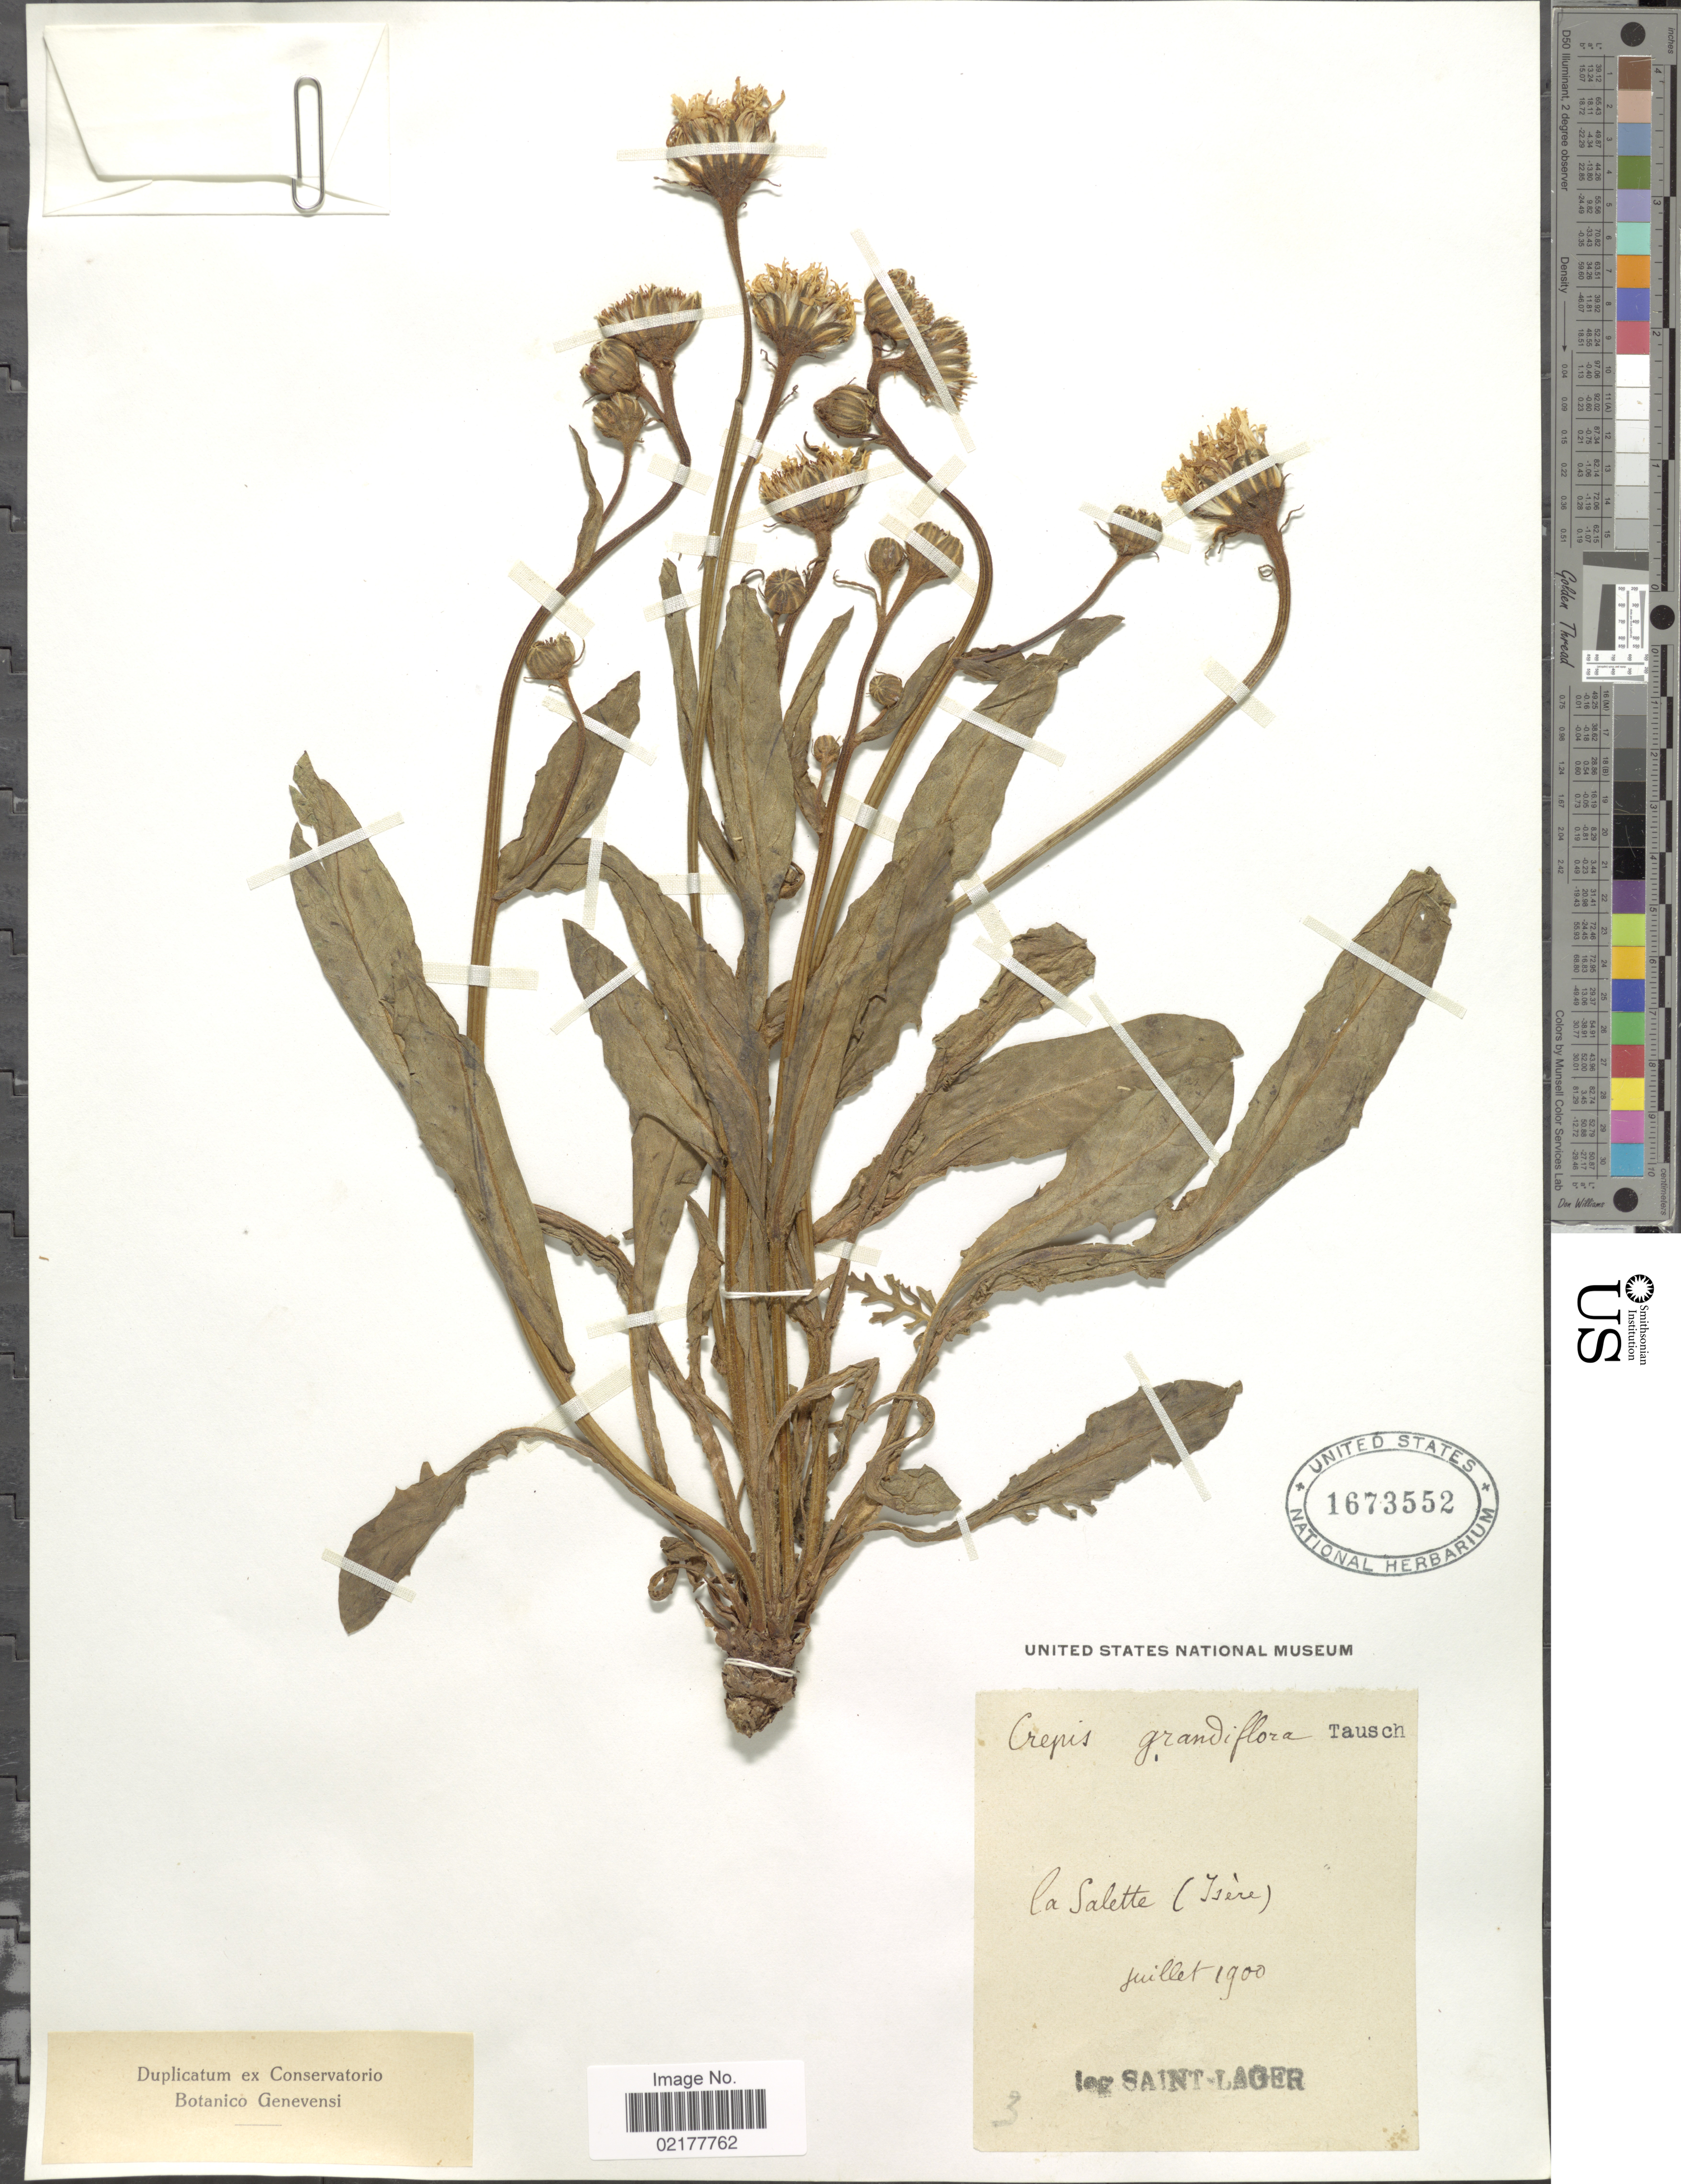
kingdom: Plantae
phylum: Tracheophyta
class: Magnoliopsida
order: Asterales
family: Asteraceae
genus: Crepis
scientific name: Crepis conyzifolia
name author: (Gouan) A. Kern.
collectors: Saint-Lager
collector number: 3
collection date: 1900-07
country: France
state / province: Auvergne-Rhône-Alpes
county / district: Isère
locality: La Salette (Isère)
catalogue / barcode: US 1673552